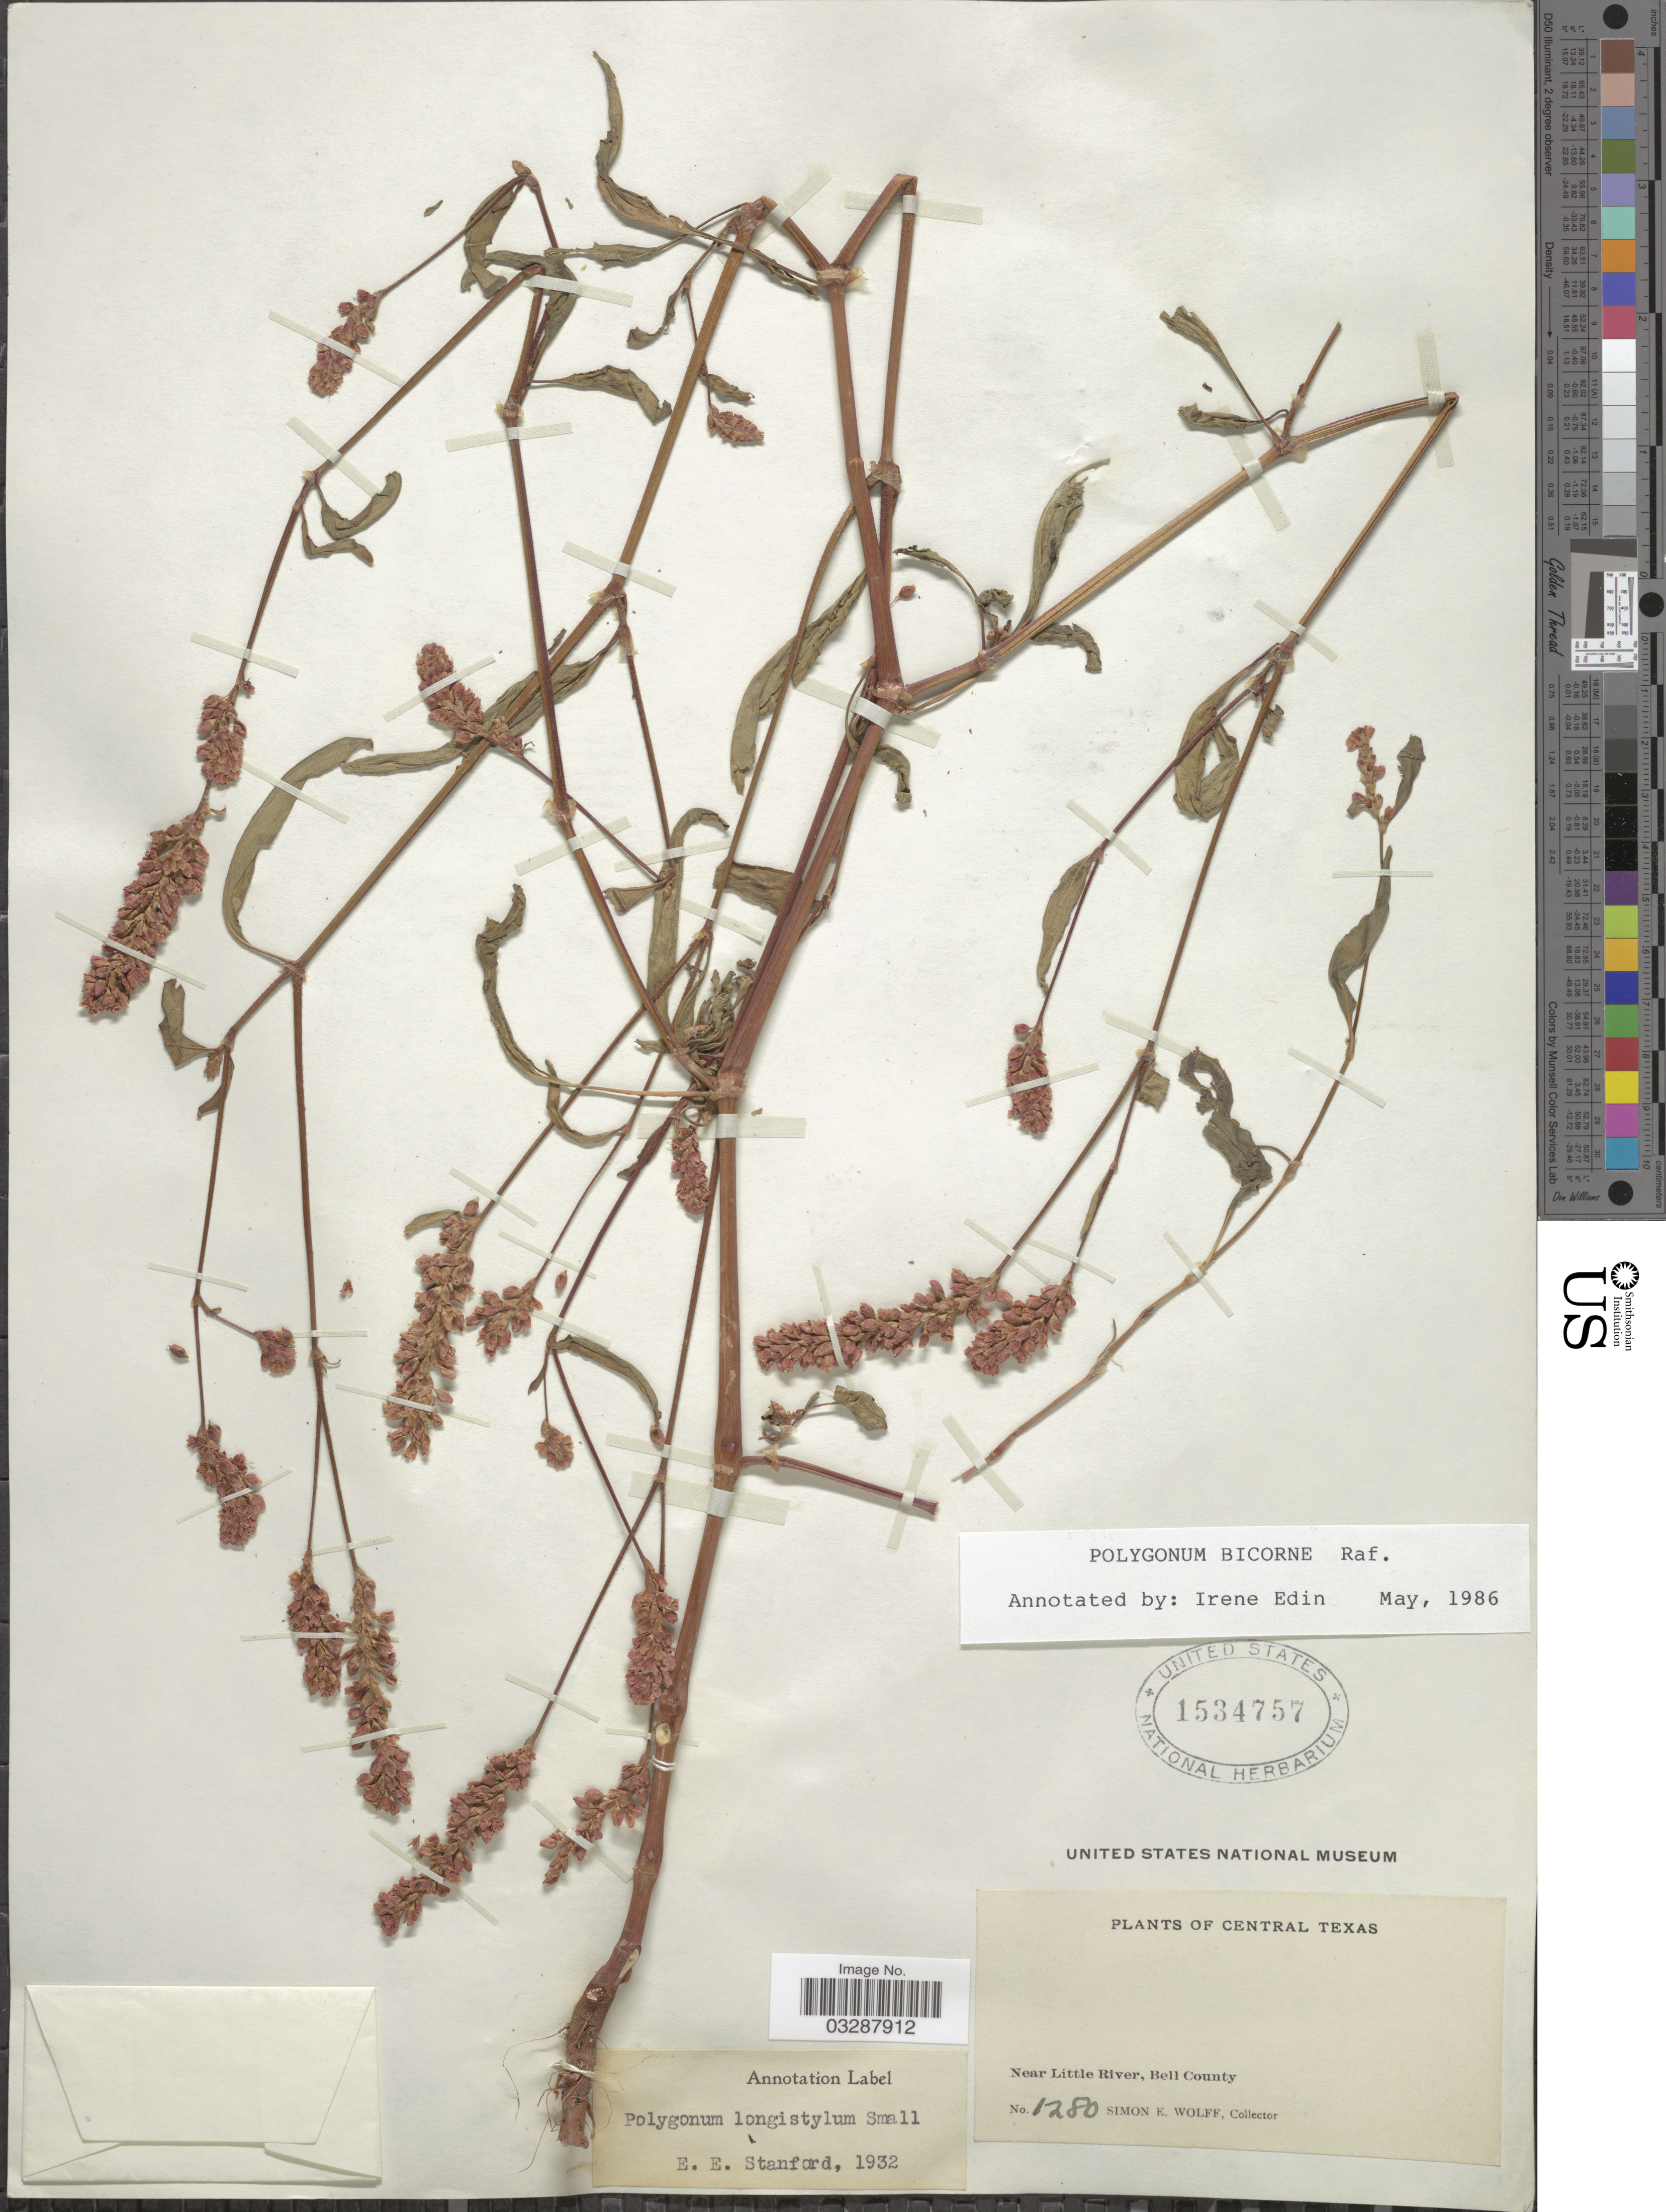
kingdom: Plantae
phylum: Tracheophyta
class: Magnoliopsida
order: Caryophyllales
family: Polygonaceae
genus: Persicaria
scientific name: Persicaria bicornis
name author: (Raf.) Nieuwl.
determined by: Atha, D. E.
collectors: S. E. Wolff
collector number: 1280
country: United States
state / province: Texas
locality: Central Texas, Near Little River, Bell County.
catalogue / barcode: US 1534757